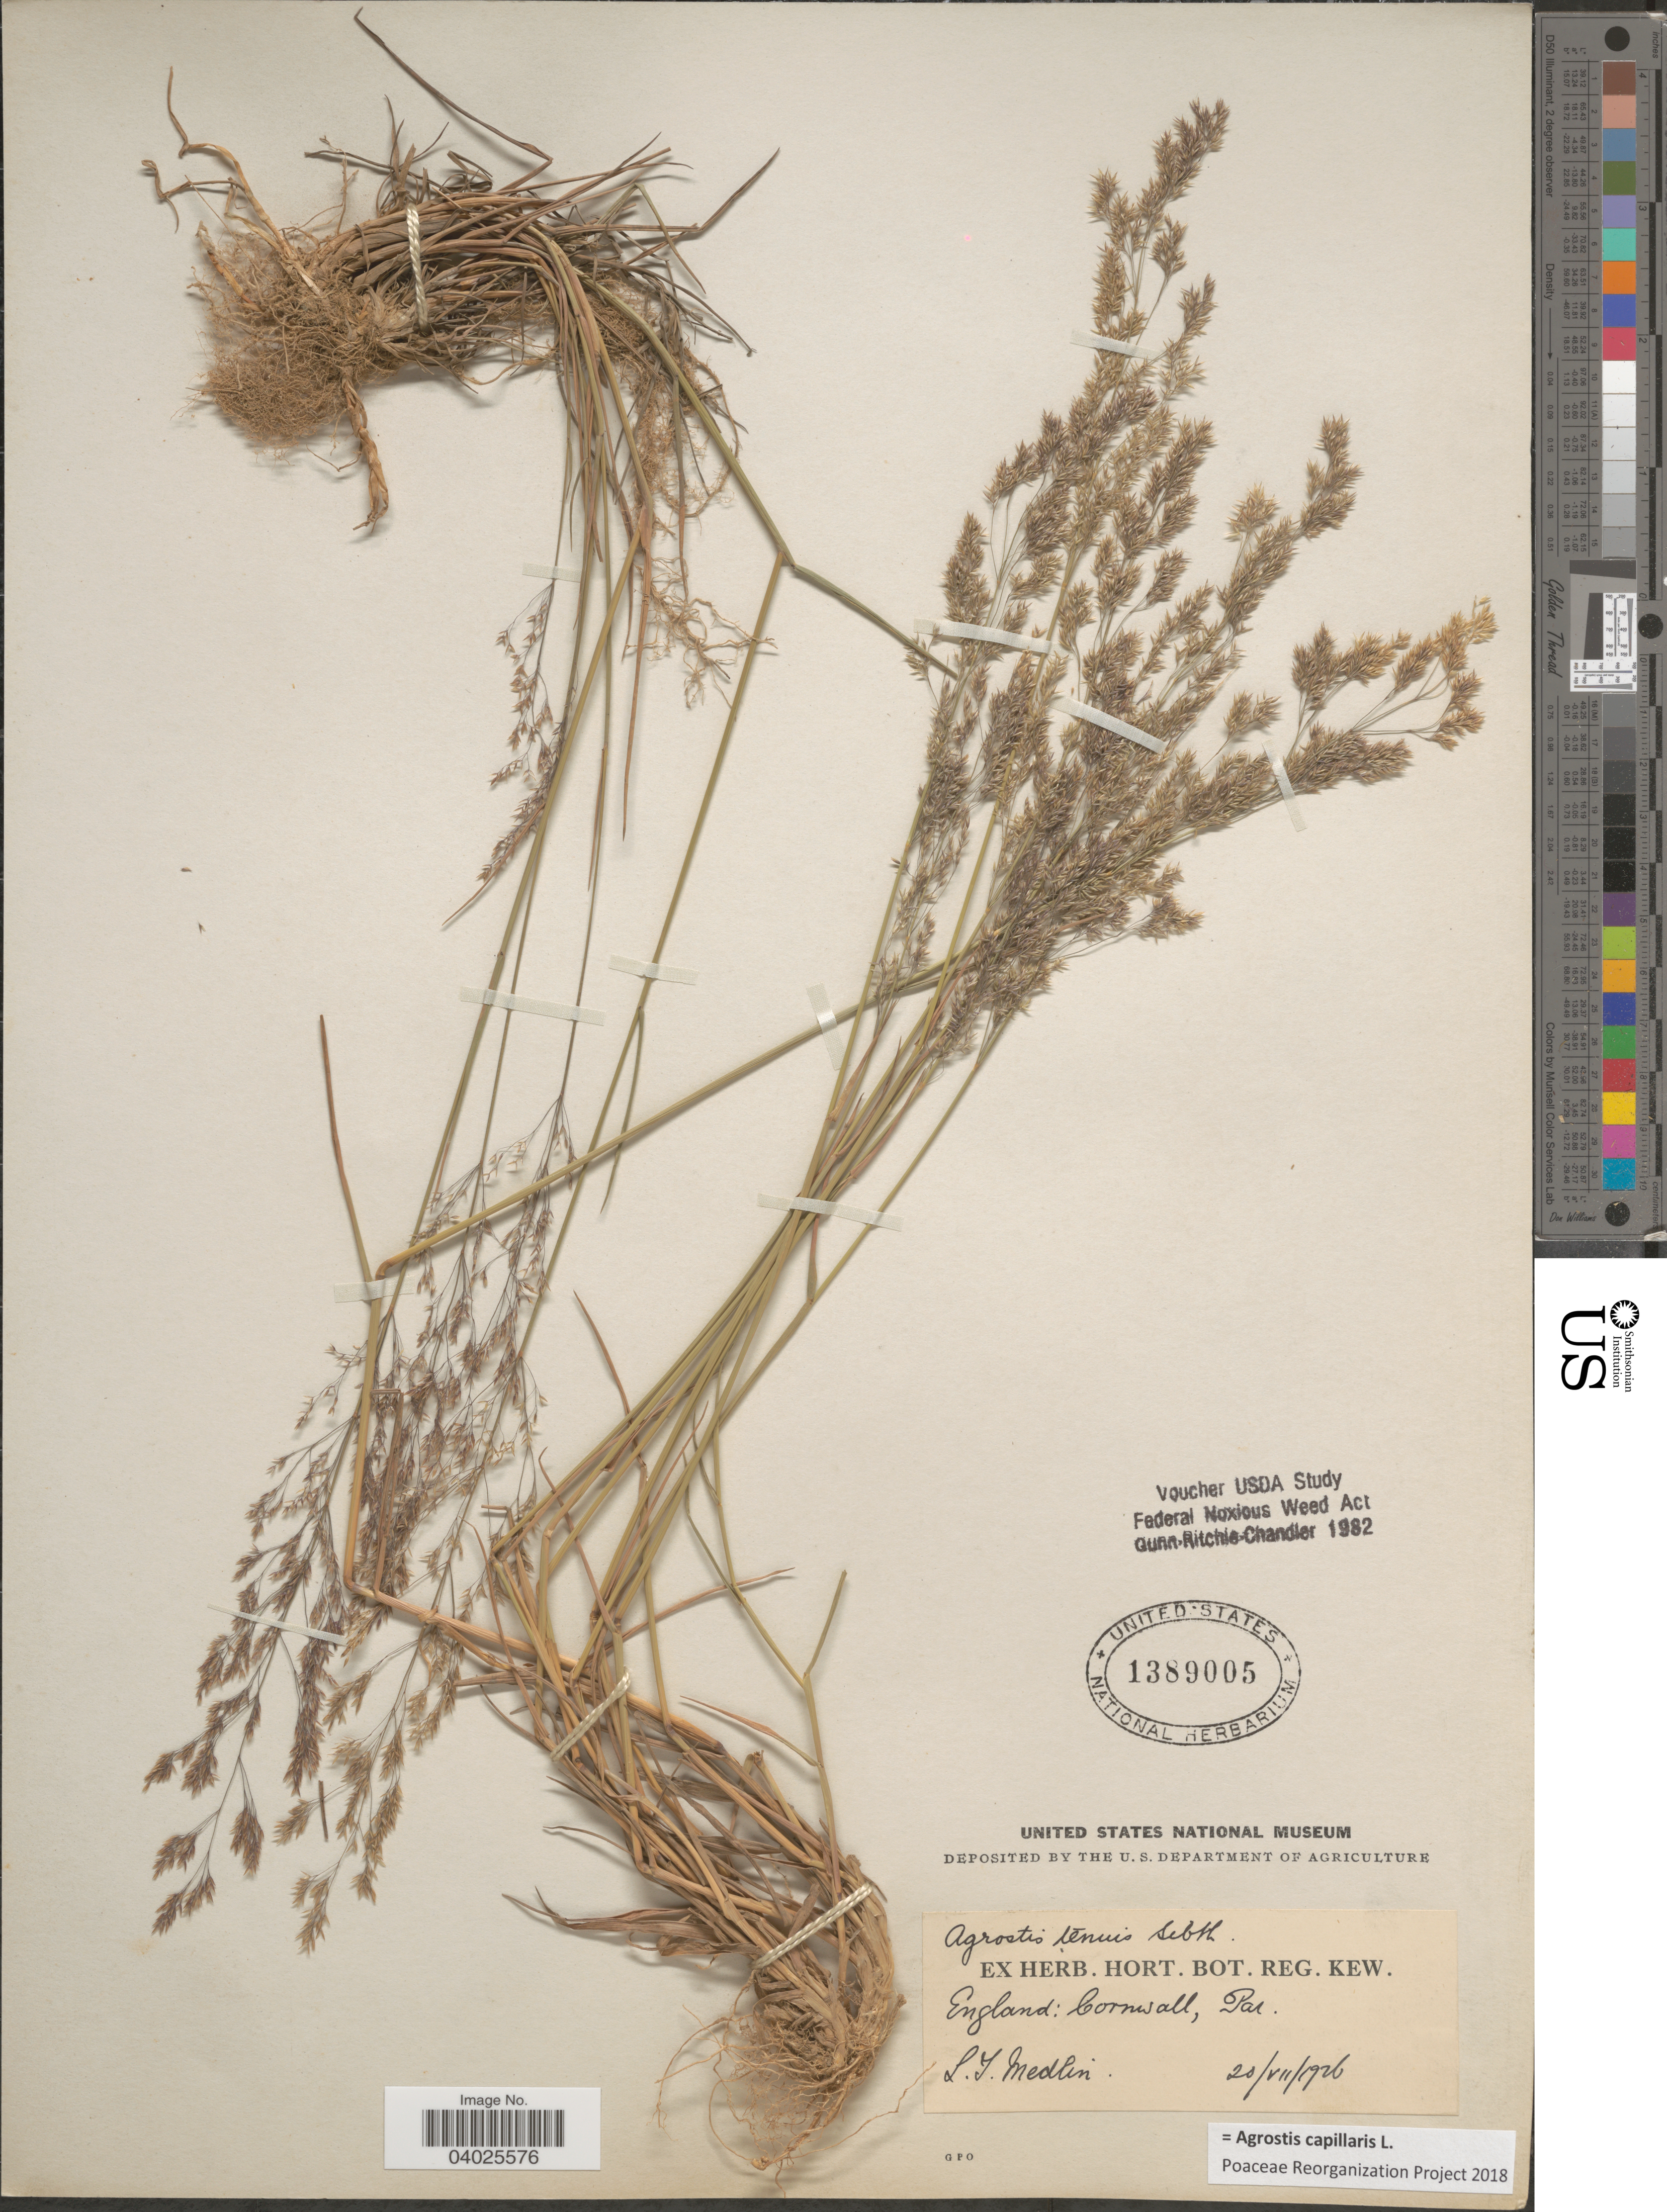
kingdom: Plantae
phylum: Tracheophyta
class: Liliopsida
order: Poales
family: Poaceae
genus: Agrostis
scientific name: Agrostis capillaris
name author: L.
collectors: L. Medlin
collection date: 1926-07-20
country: United Kingdom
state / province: England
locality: Cornwall, Par.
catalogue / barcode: US 1389005